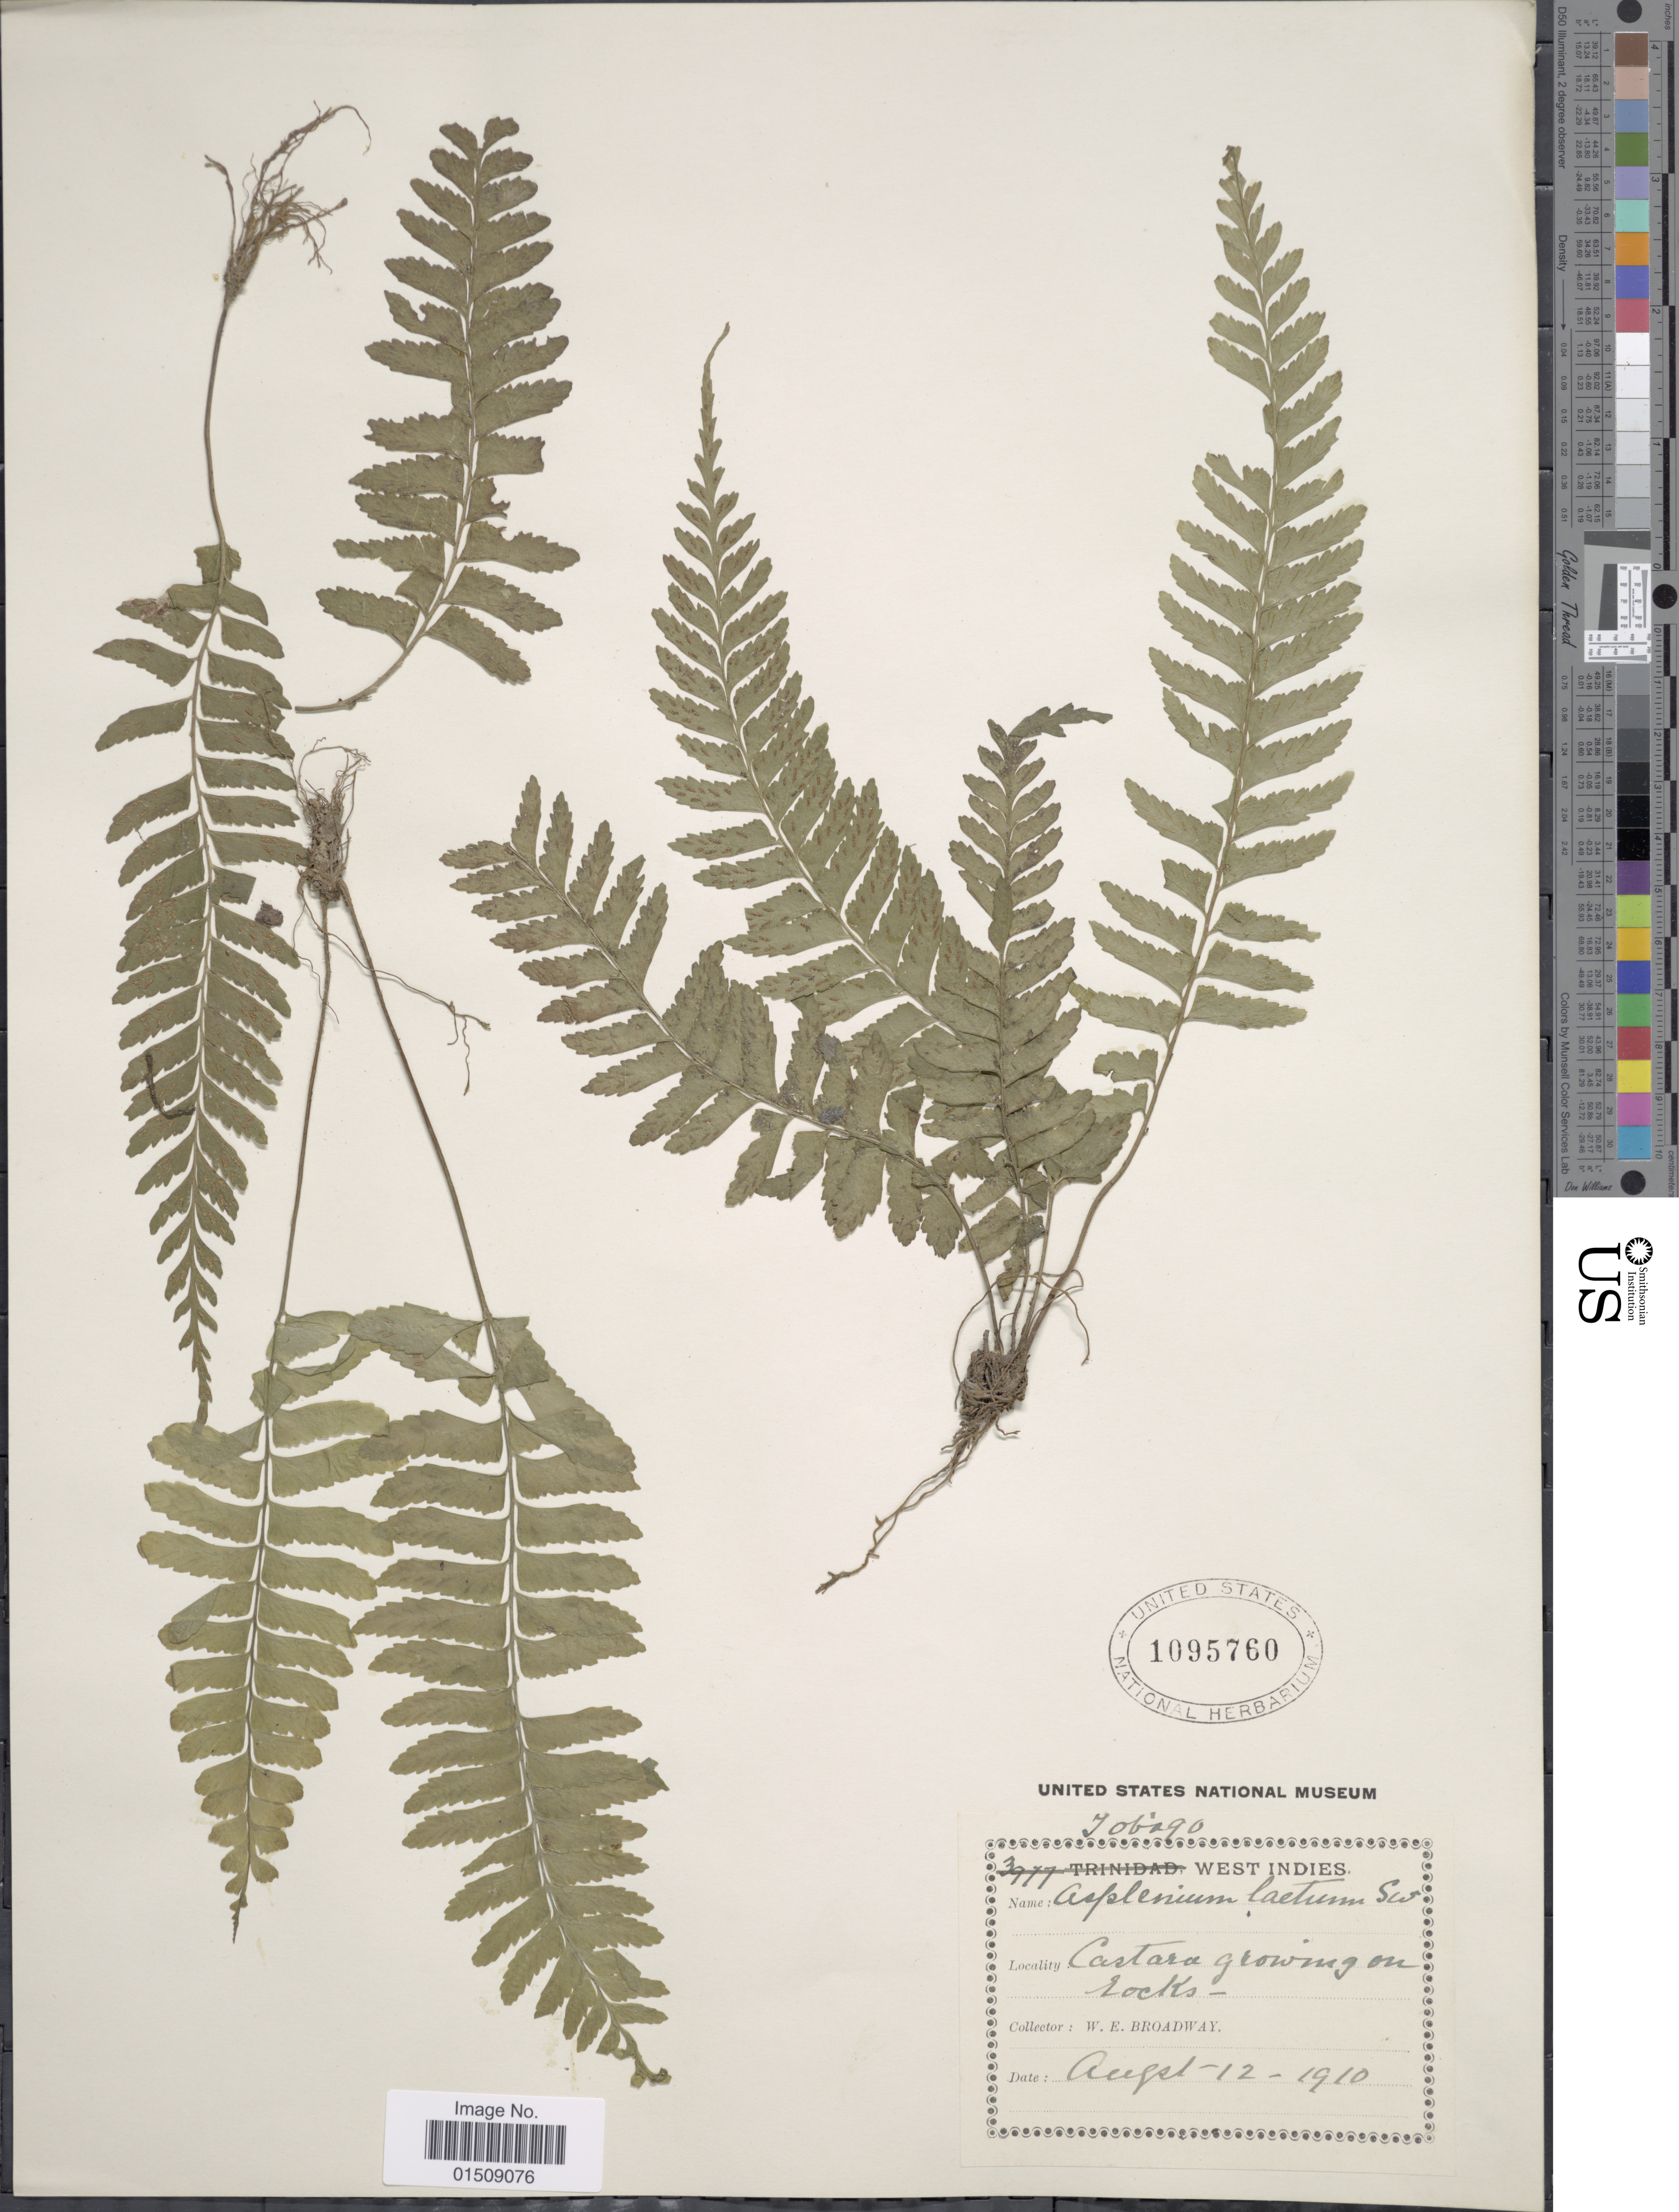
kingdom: Plantae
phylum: Tracheophyta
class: Polypodiopsida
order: Polypodiales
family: Aspleniaceae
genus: Asplenium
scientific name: Asplenium laetum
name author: Sw.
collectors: W. E. Broadway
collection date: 1910-08-12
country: Trinidad and Tobago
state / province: Tobago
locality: West Indies, Castara growing on rocks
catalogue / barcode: US 1095760